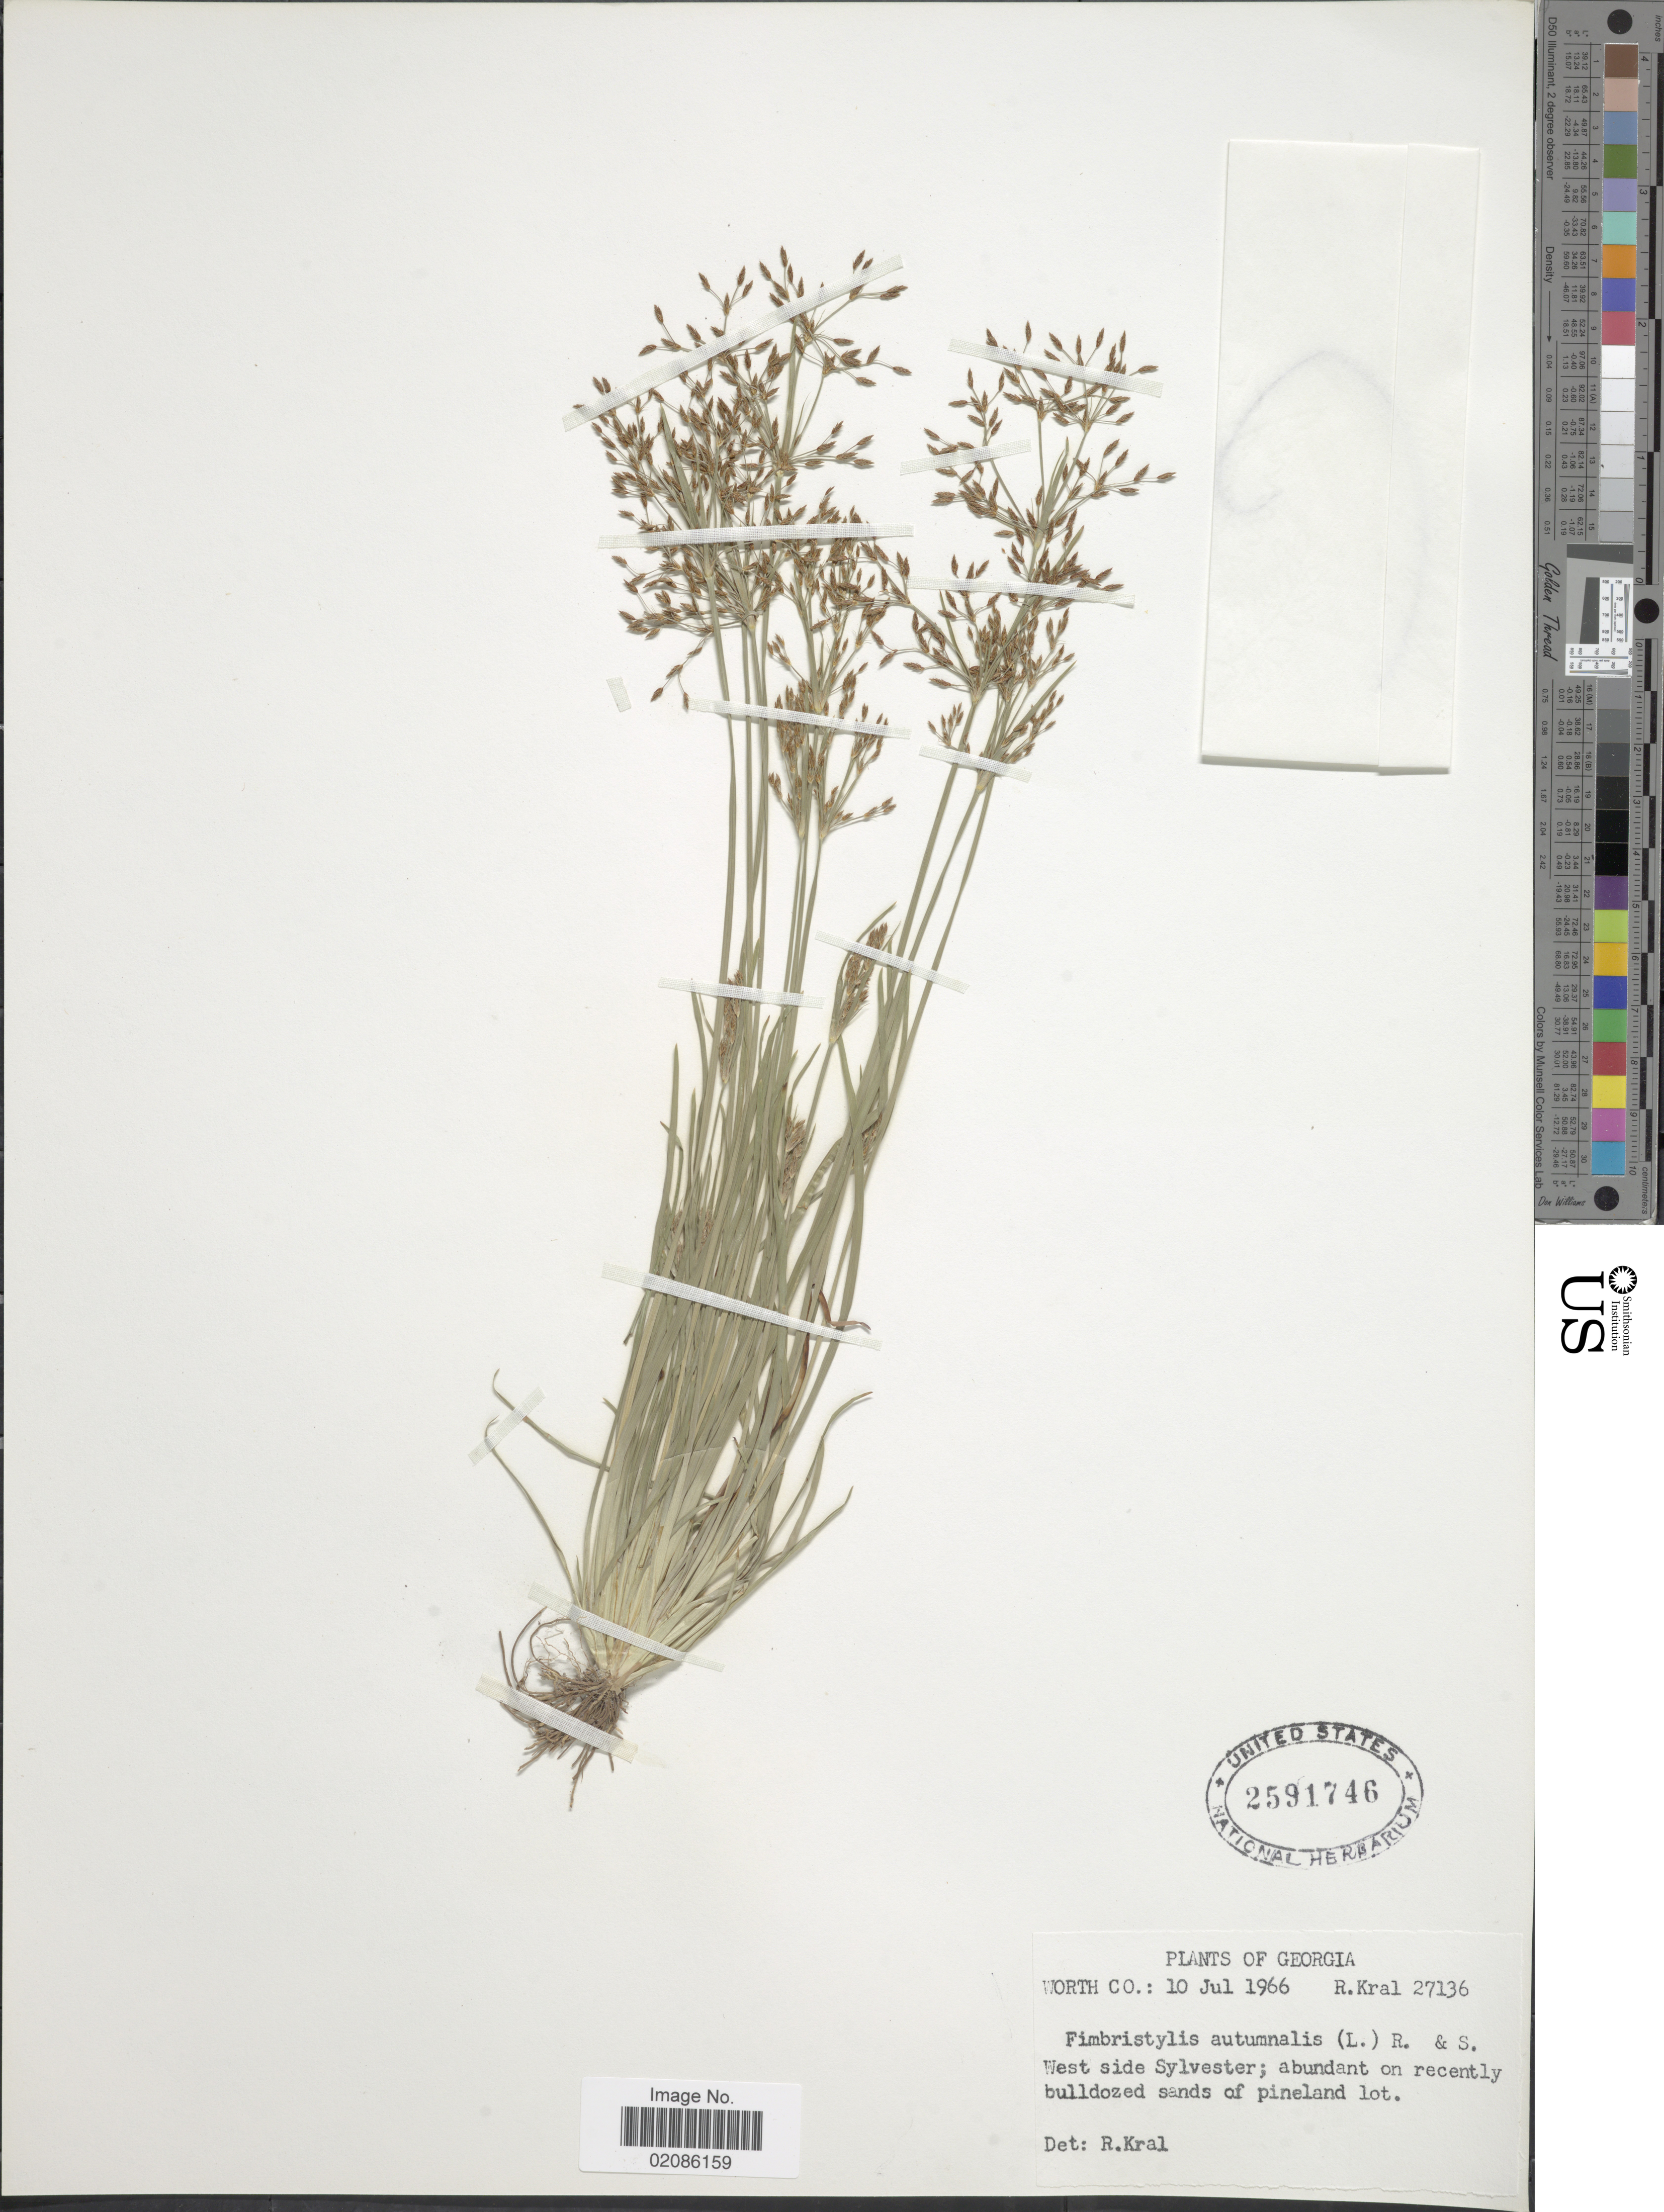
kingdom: Plantae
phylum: Tracheophyta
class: Liliopsida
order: Poales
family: Cyperaceae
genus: Fimbristylis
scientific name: Fimbristylis autumnalis (L.) Roem. & Schult.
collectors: R. Kral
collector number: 27136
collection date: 1966-07-10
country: United States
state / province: Georgia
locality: Worth Co. West side Sylvester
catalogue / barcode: US 2591746